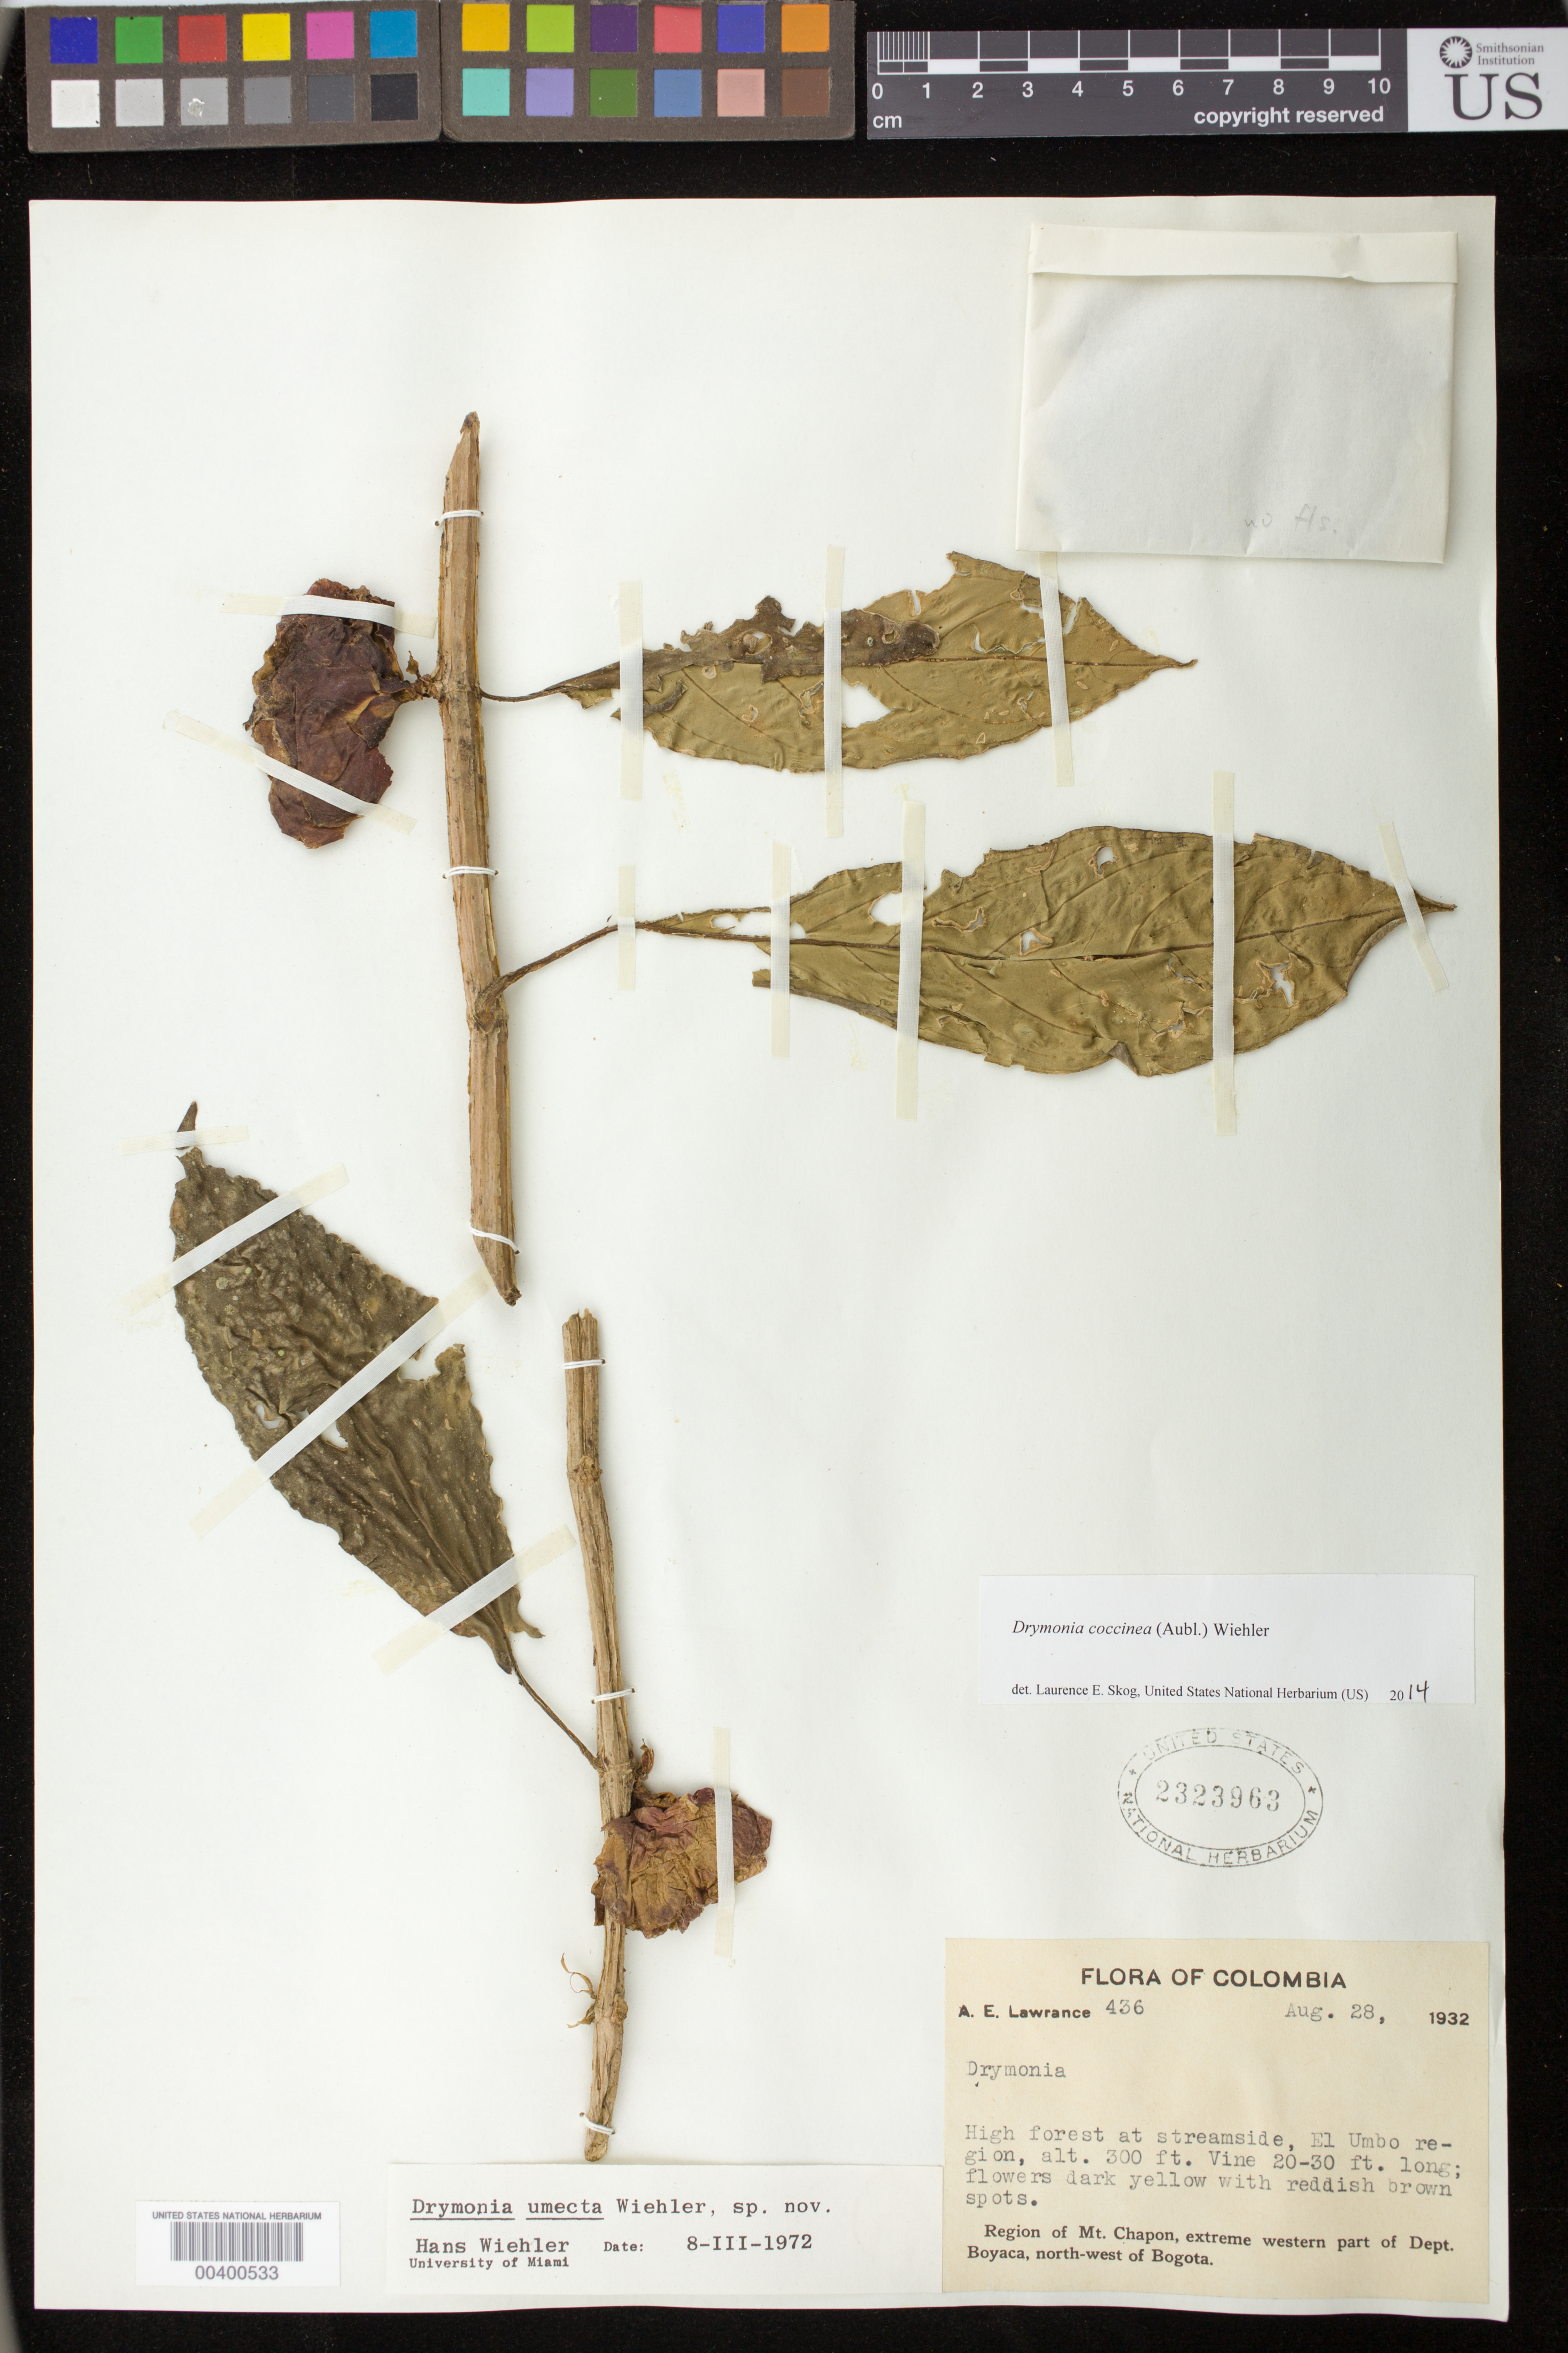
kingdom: Plantae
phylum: Tracheophyta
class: Magnoliopsida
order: Lamiales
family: Gesneriaceae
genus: Drymonia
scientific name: Drymonia coccinea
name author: (Aubl.) Wiehler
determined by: Skog, Laurence E.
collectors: A. Lawrance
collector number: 436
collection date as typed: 28 Aug 1932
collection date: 1932-08-28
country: Colombia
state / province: Boyacá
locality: Region "El Umbo", 130 mi N of Bogata [K: "Region of Mt. Chapon, extreme western part of Dept. Boyaca, north-west of Bogota"]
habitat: High forest at streamside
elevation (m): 914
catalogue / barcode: US 2323963